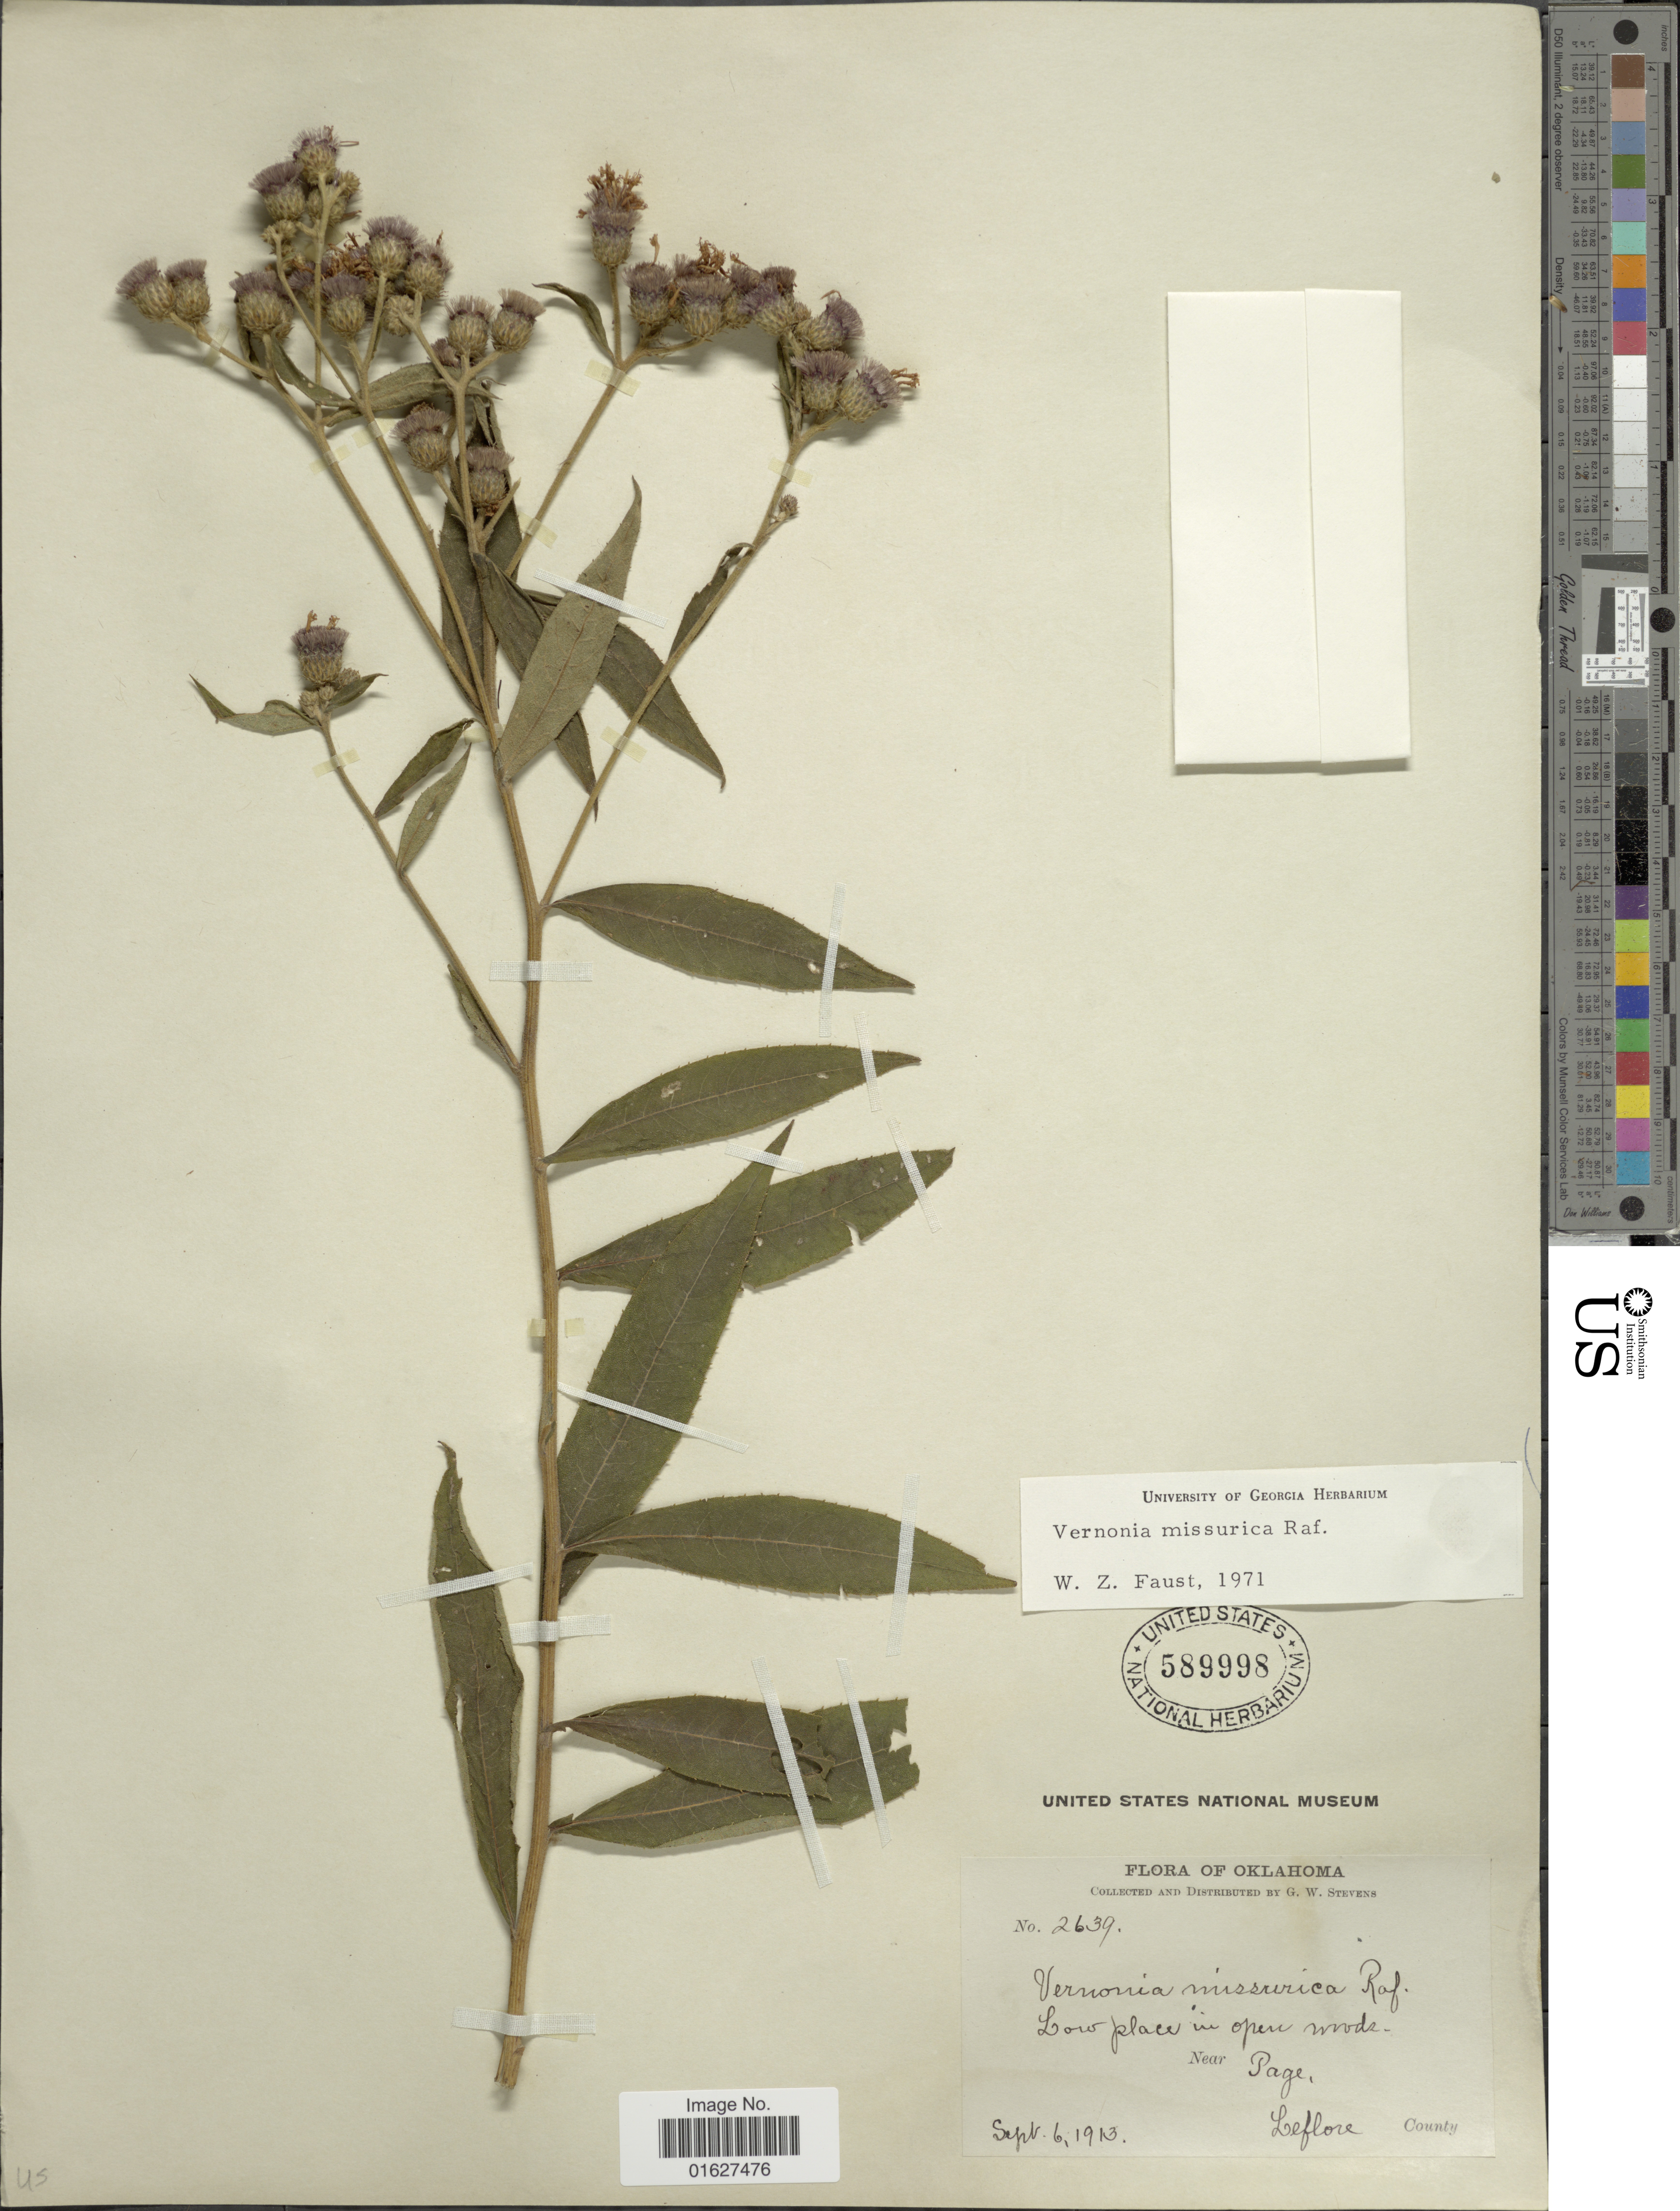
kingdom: Plantae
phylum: Tracheophyta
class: Magnoliopsida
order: Asterales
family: Asteraceae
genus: Vernonia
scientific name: Vernonia missurica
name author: Raf.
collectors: G. W. Stevens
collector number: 2639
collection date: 1913-09-06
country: United States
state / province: Oklahoma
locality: Oklahoma. low place in open woods. Near Page. Leflore County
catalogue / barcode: US 589998